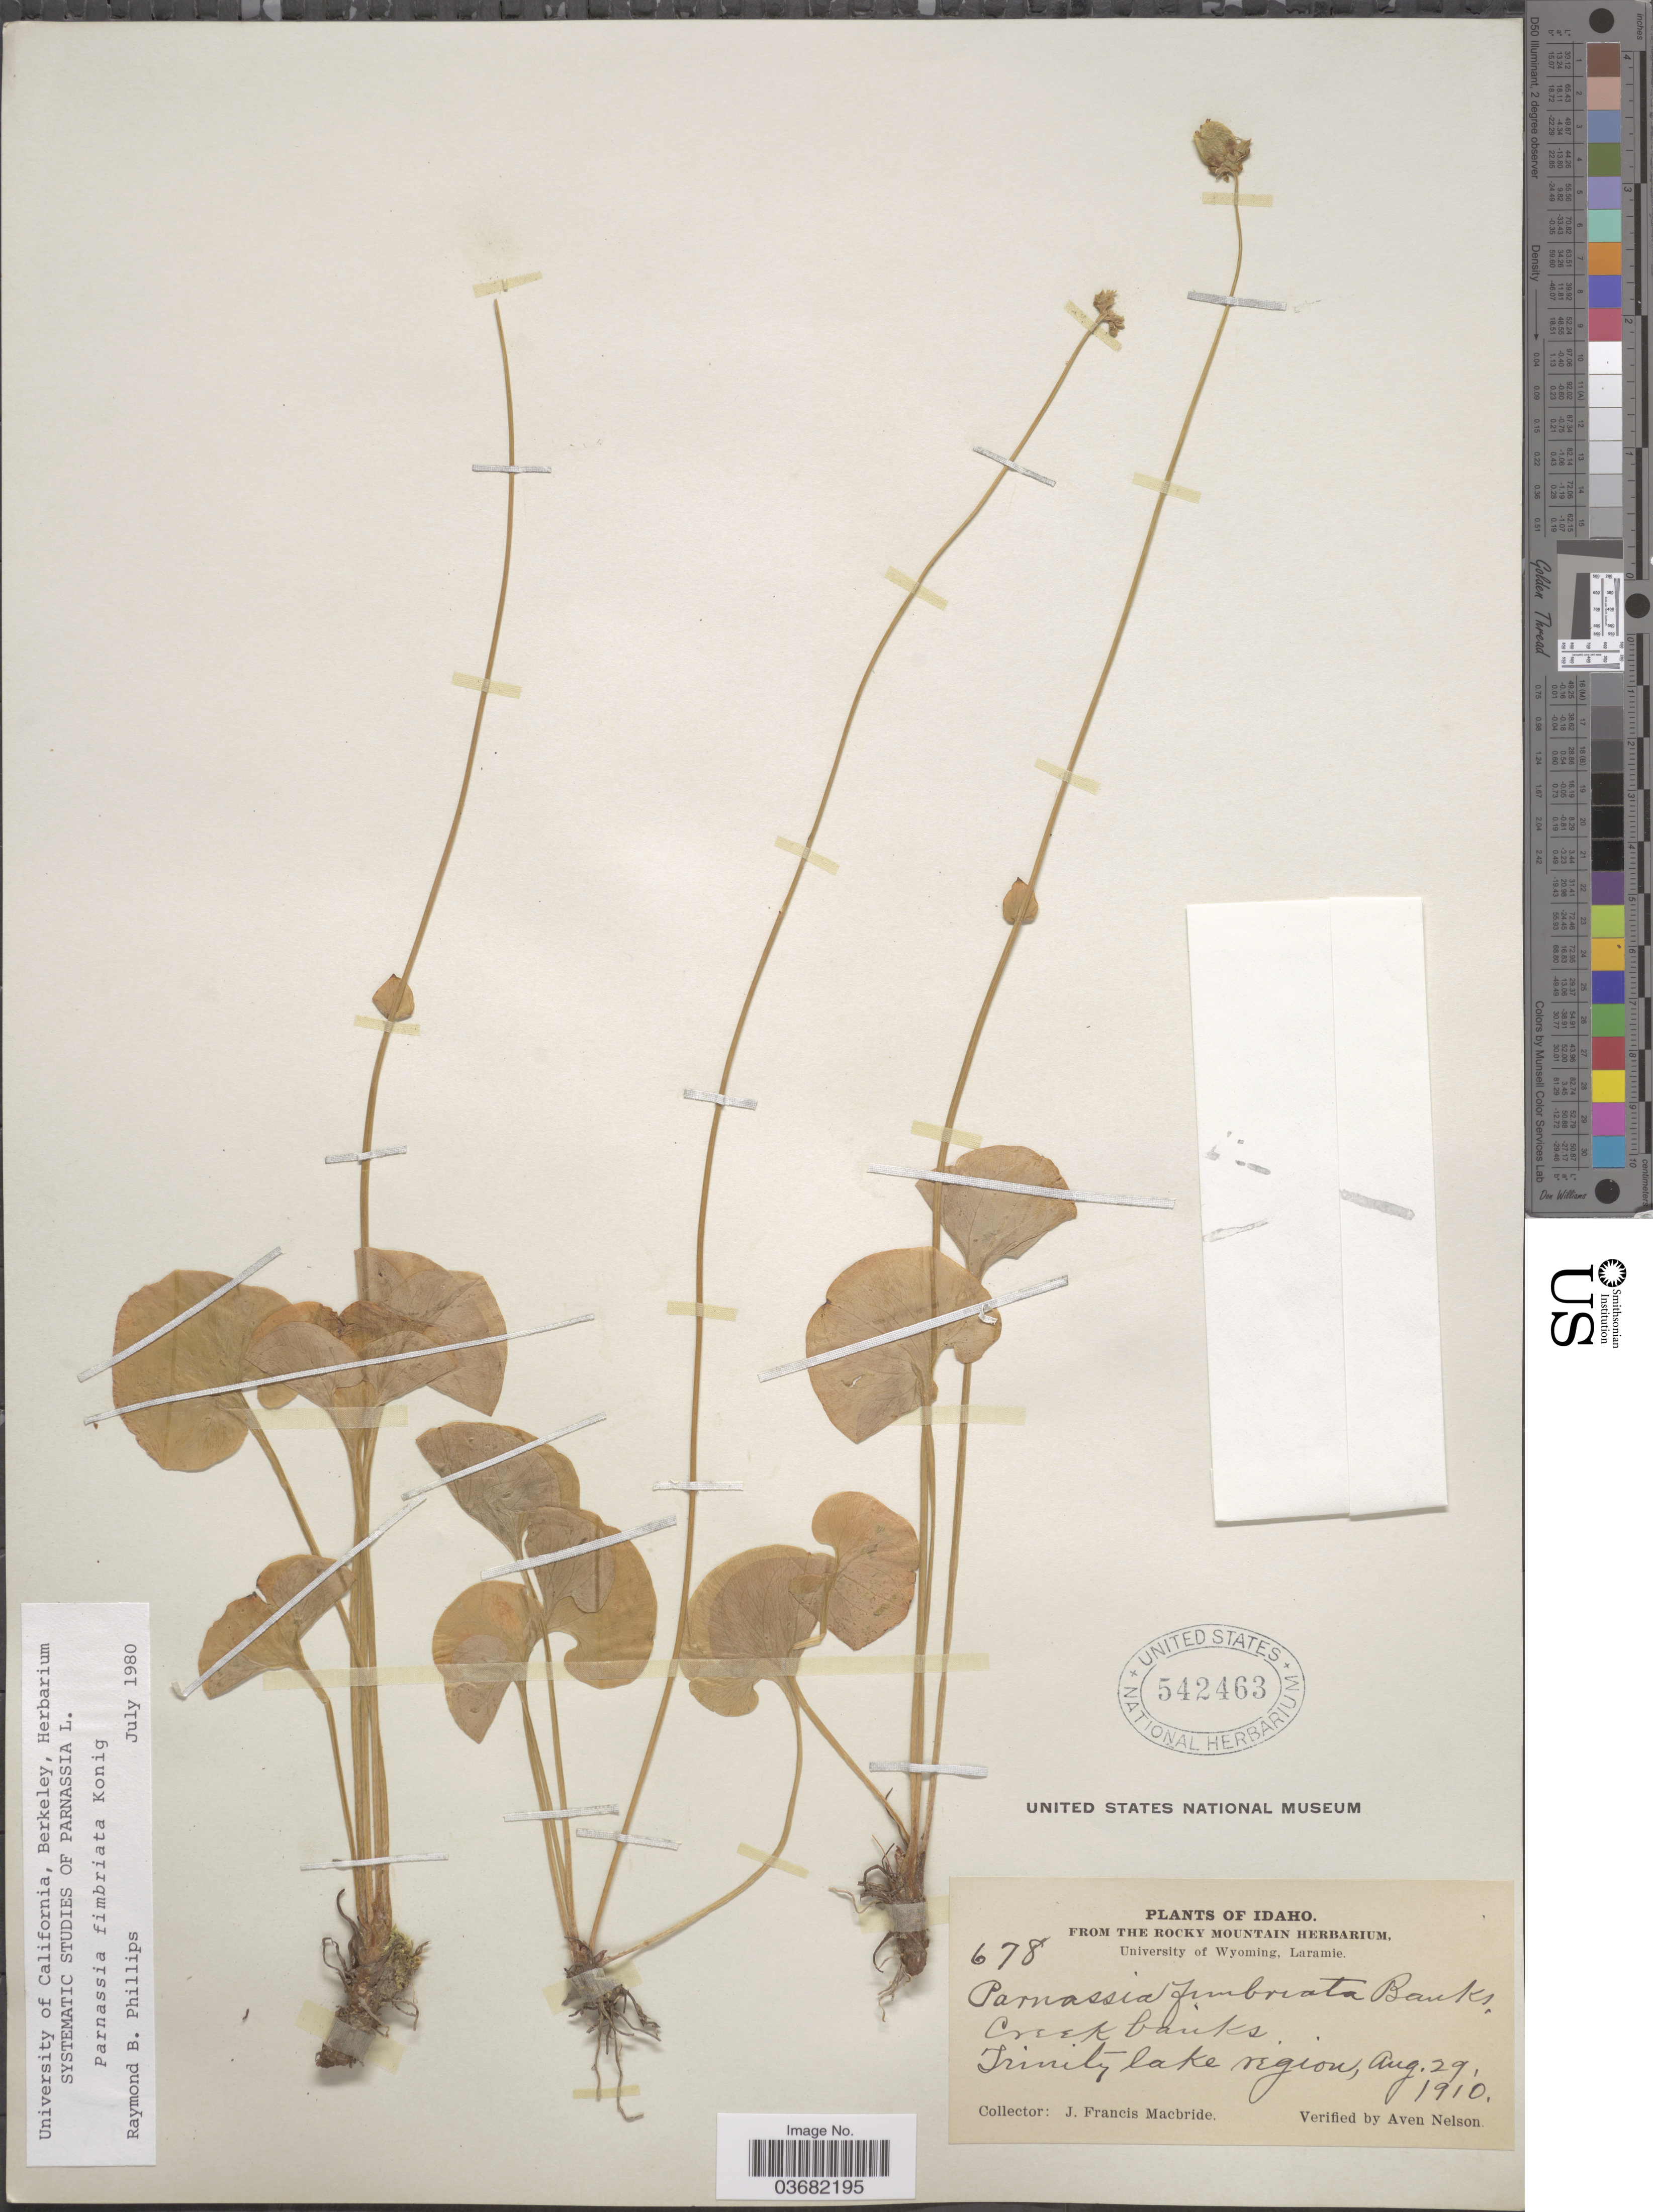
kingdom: Plantae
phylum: Tracheophyta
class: Magnoliopsida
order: Celastrales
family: Parnassiaceae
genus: Parnassia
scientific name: Parnassia fimbriata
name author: K.D. Koenig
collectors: J. F. Macbride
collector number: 678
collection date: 1910-08-29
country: United States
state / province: Idaho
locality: Trinity lake region.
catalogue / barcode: US 542463